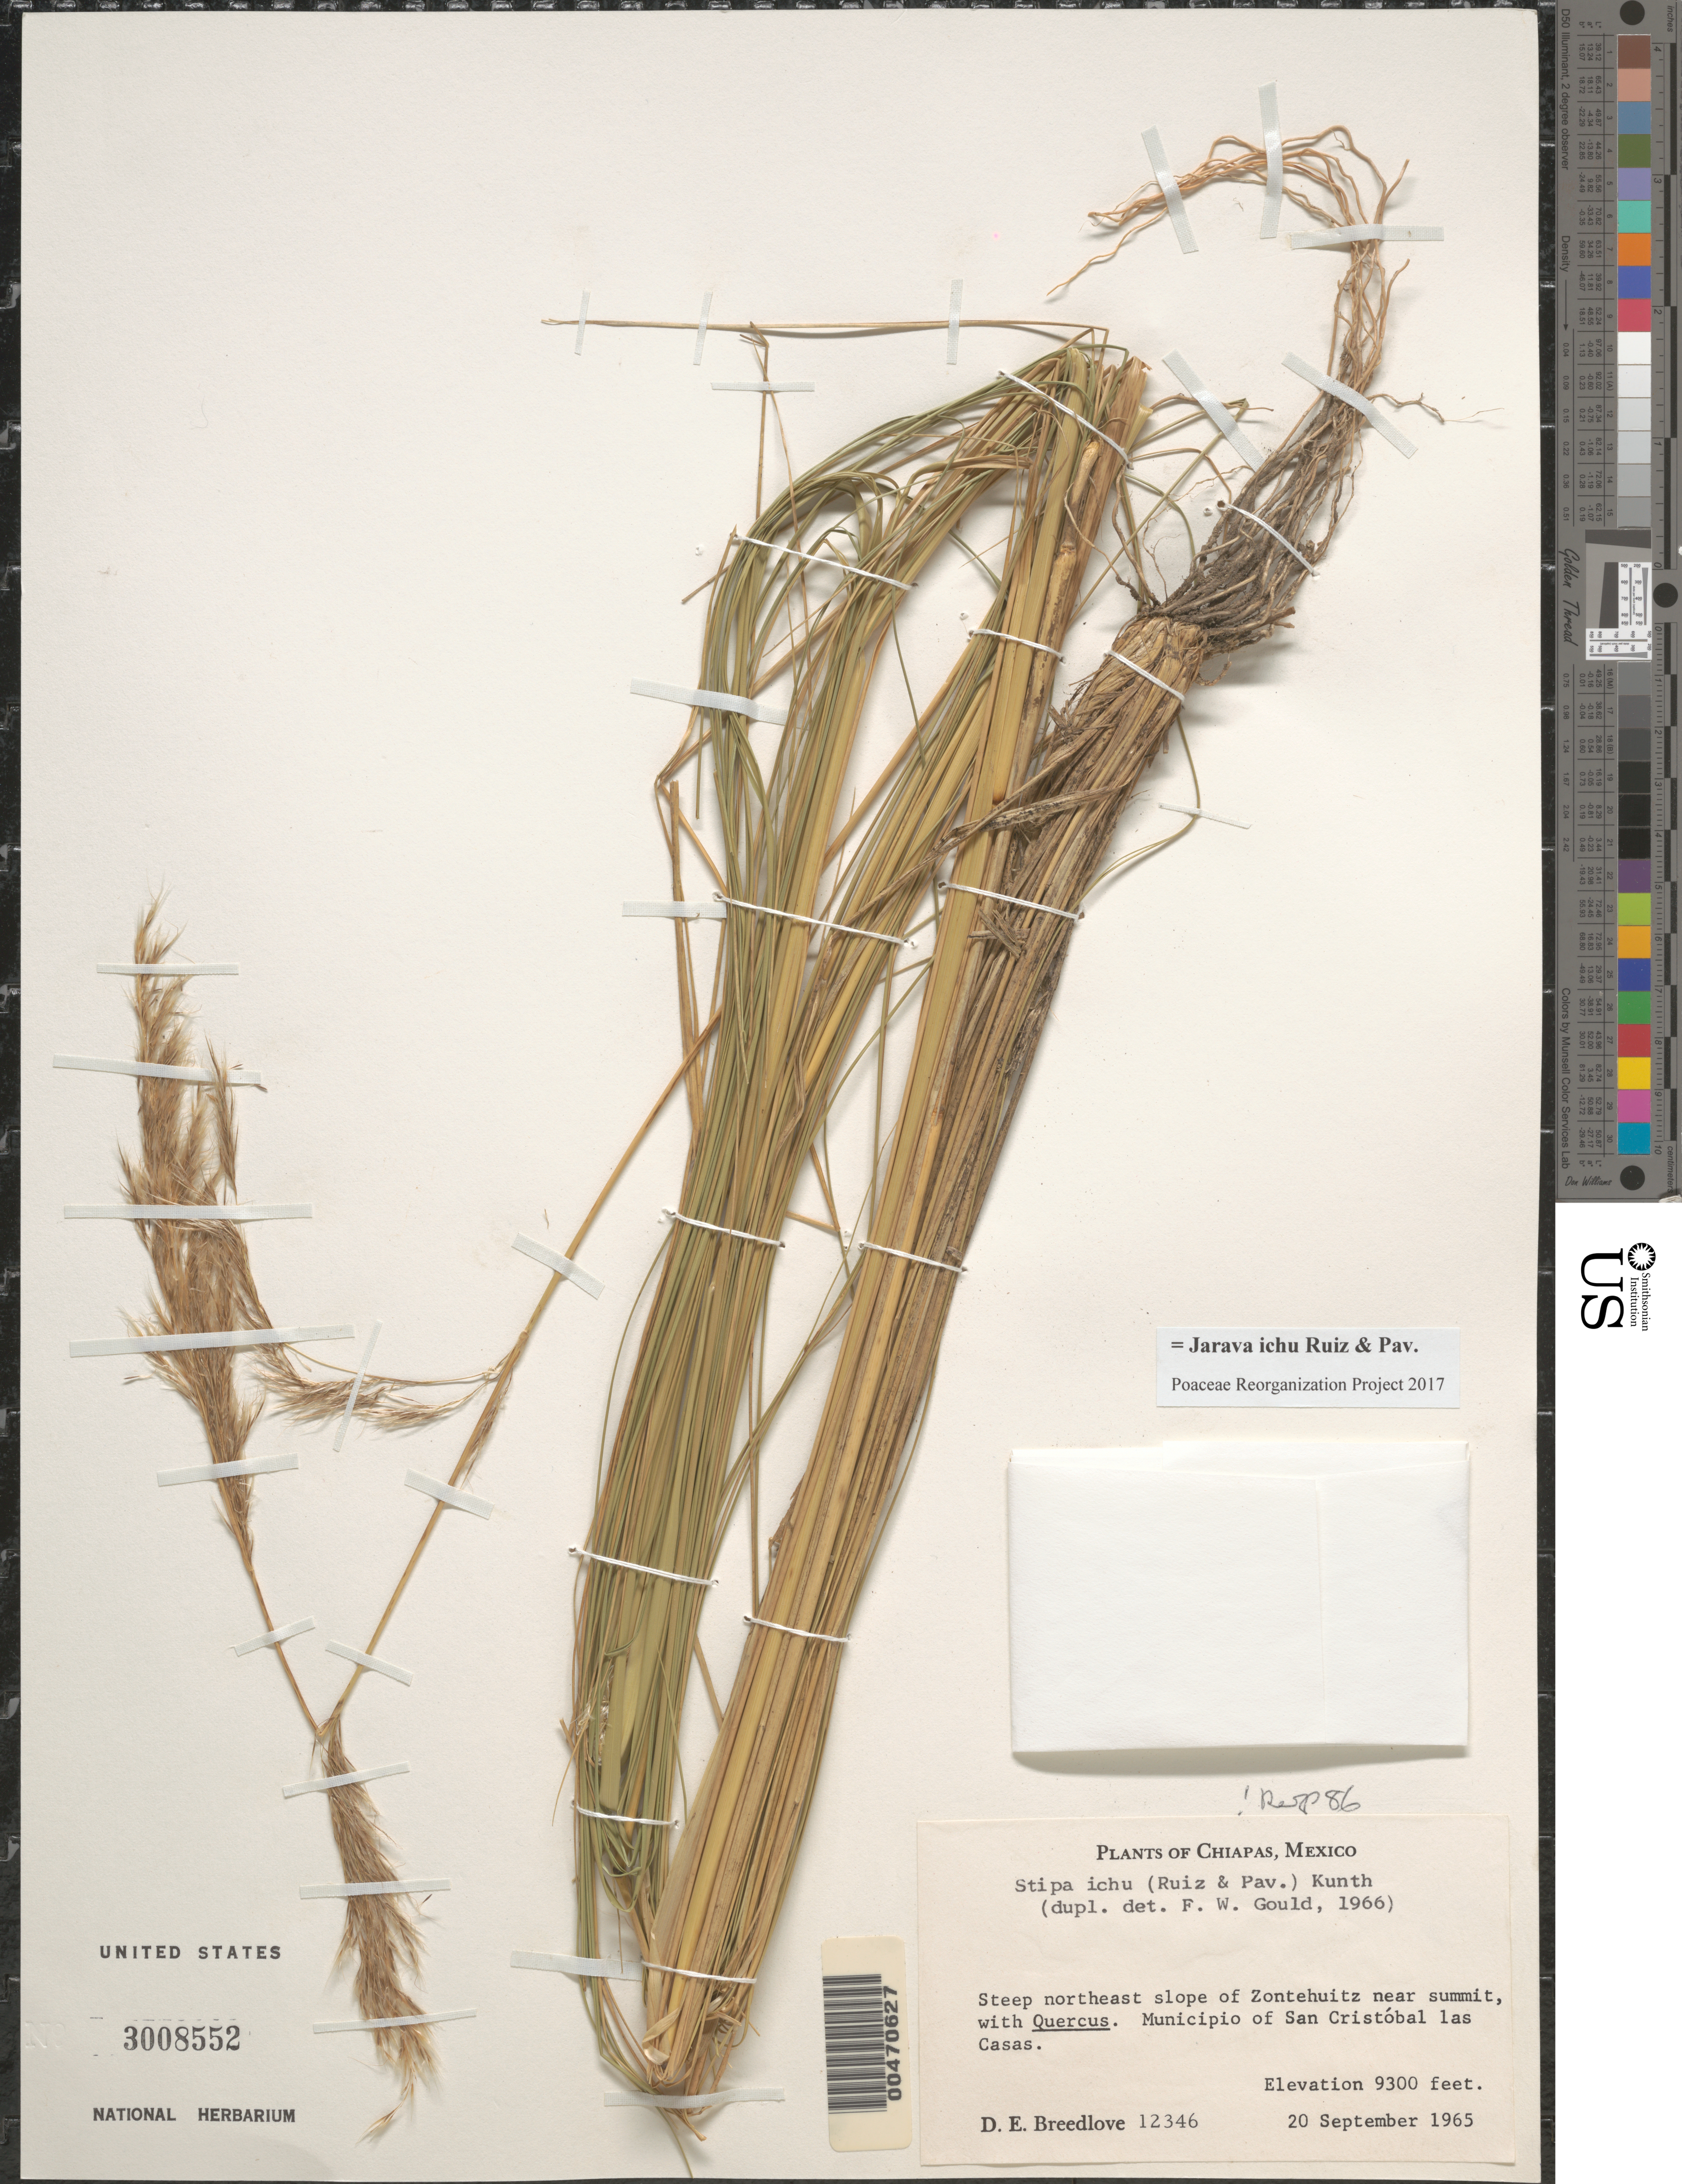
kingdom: Plantae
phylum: Tracheophyta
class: Liliopsida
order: Poales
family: Poaceae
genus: Jarava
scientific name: Jarava ichu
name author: Ruiz & Pav.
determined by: Poaceae Reorganization Project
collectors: D. E. Breedlove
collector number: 12346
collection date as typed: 20 Sep 1965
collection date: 1965-09-20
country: Mexico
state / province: Chiapas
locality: NE slope of Zontehuitz near summit, Mun of San Cristóbal las Casas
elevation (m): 2835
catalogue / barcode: US 3008552